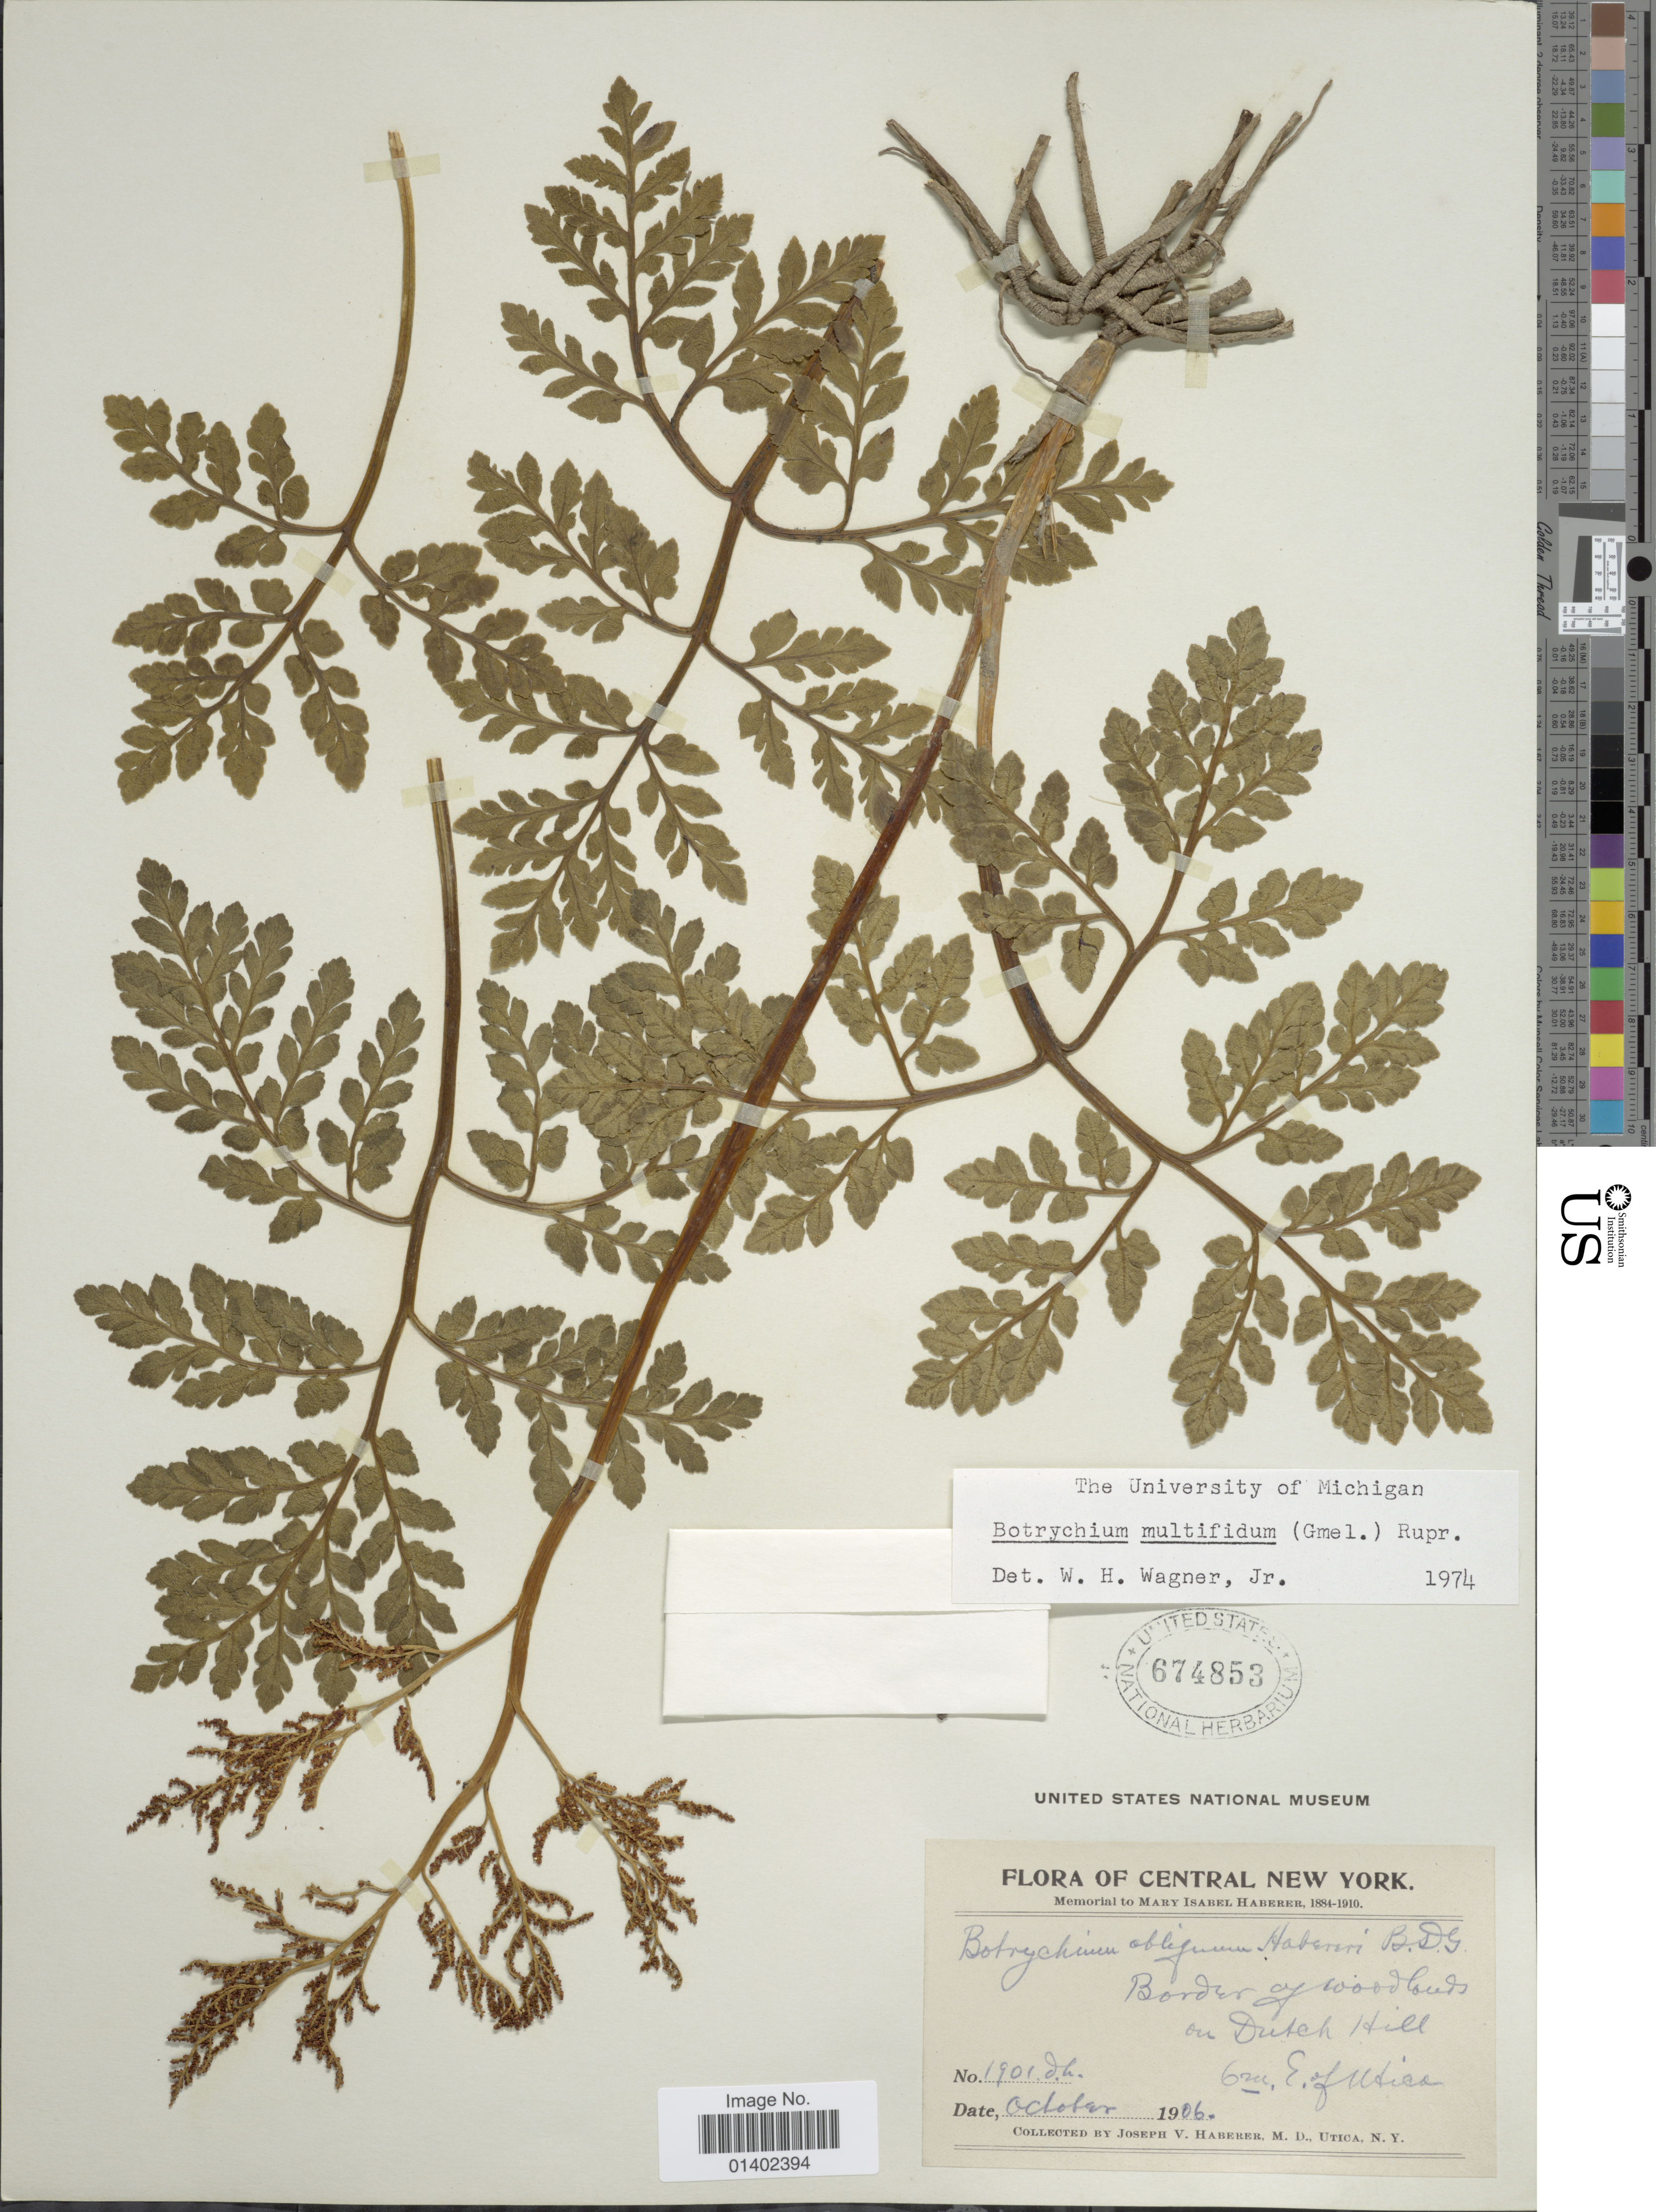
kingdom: Plantae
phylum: Tracheophyta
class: Polypodiopsida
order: Ophioglossales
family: Ophioglossaceae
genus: Botrychium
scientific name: Botrychium multifidum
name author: (J.F. Gmel.) Rupr.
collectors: J. V. Haberer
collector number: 1901 d.h.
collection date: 1906-10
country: United States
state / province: New York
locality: Central New York, Border of woodlands on Dutch Hill, 6 m E of Utica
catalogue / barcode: US 674853